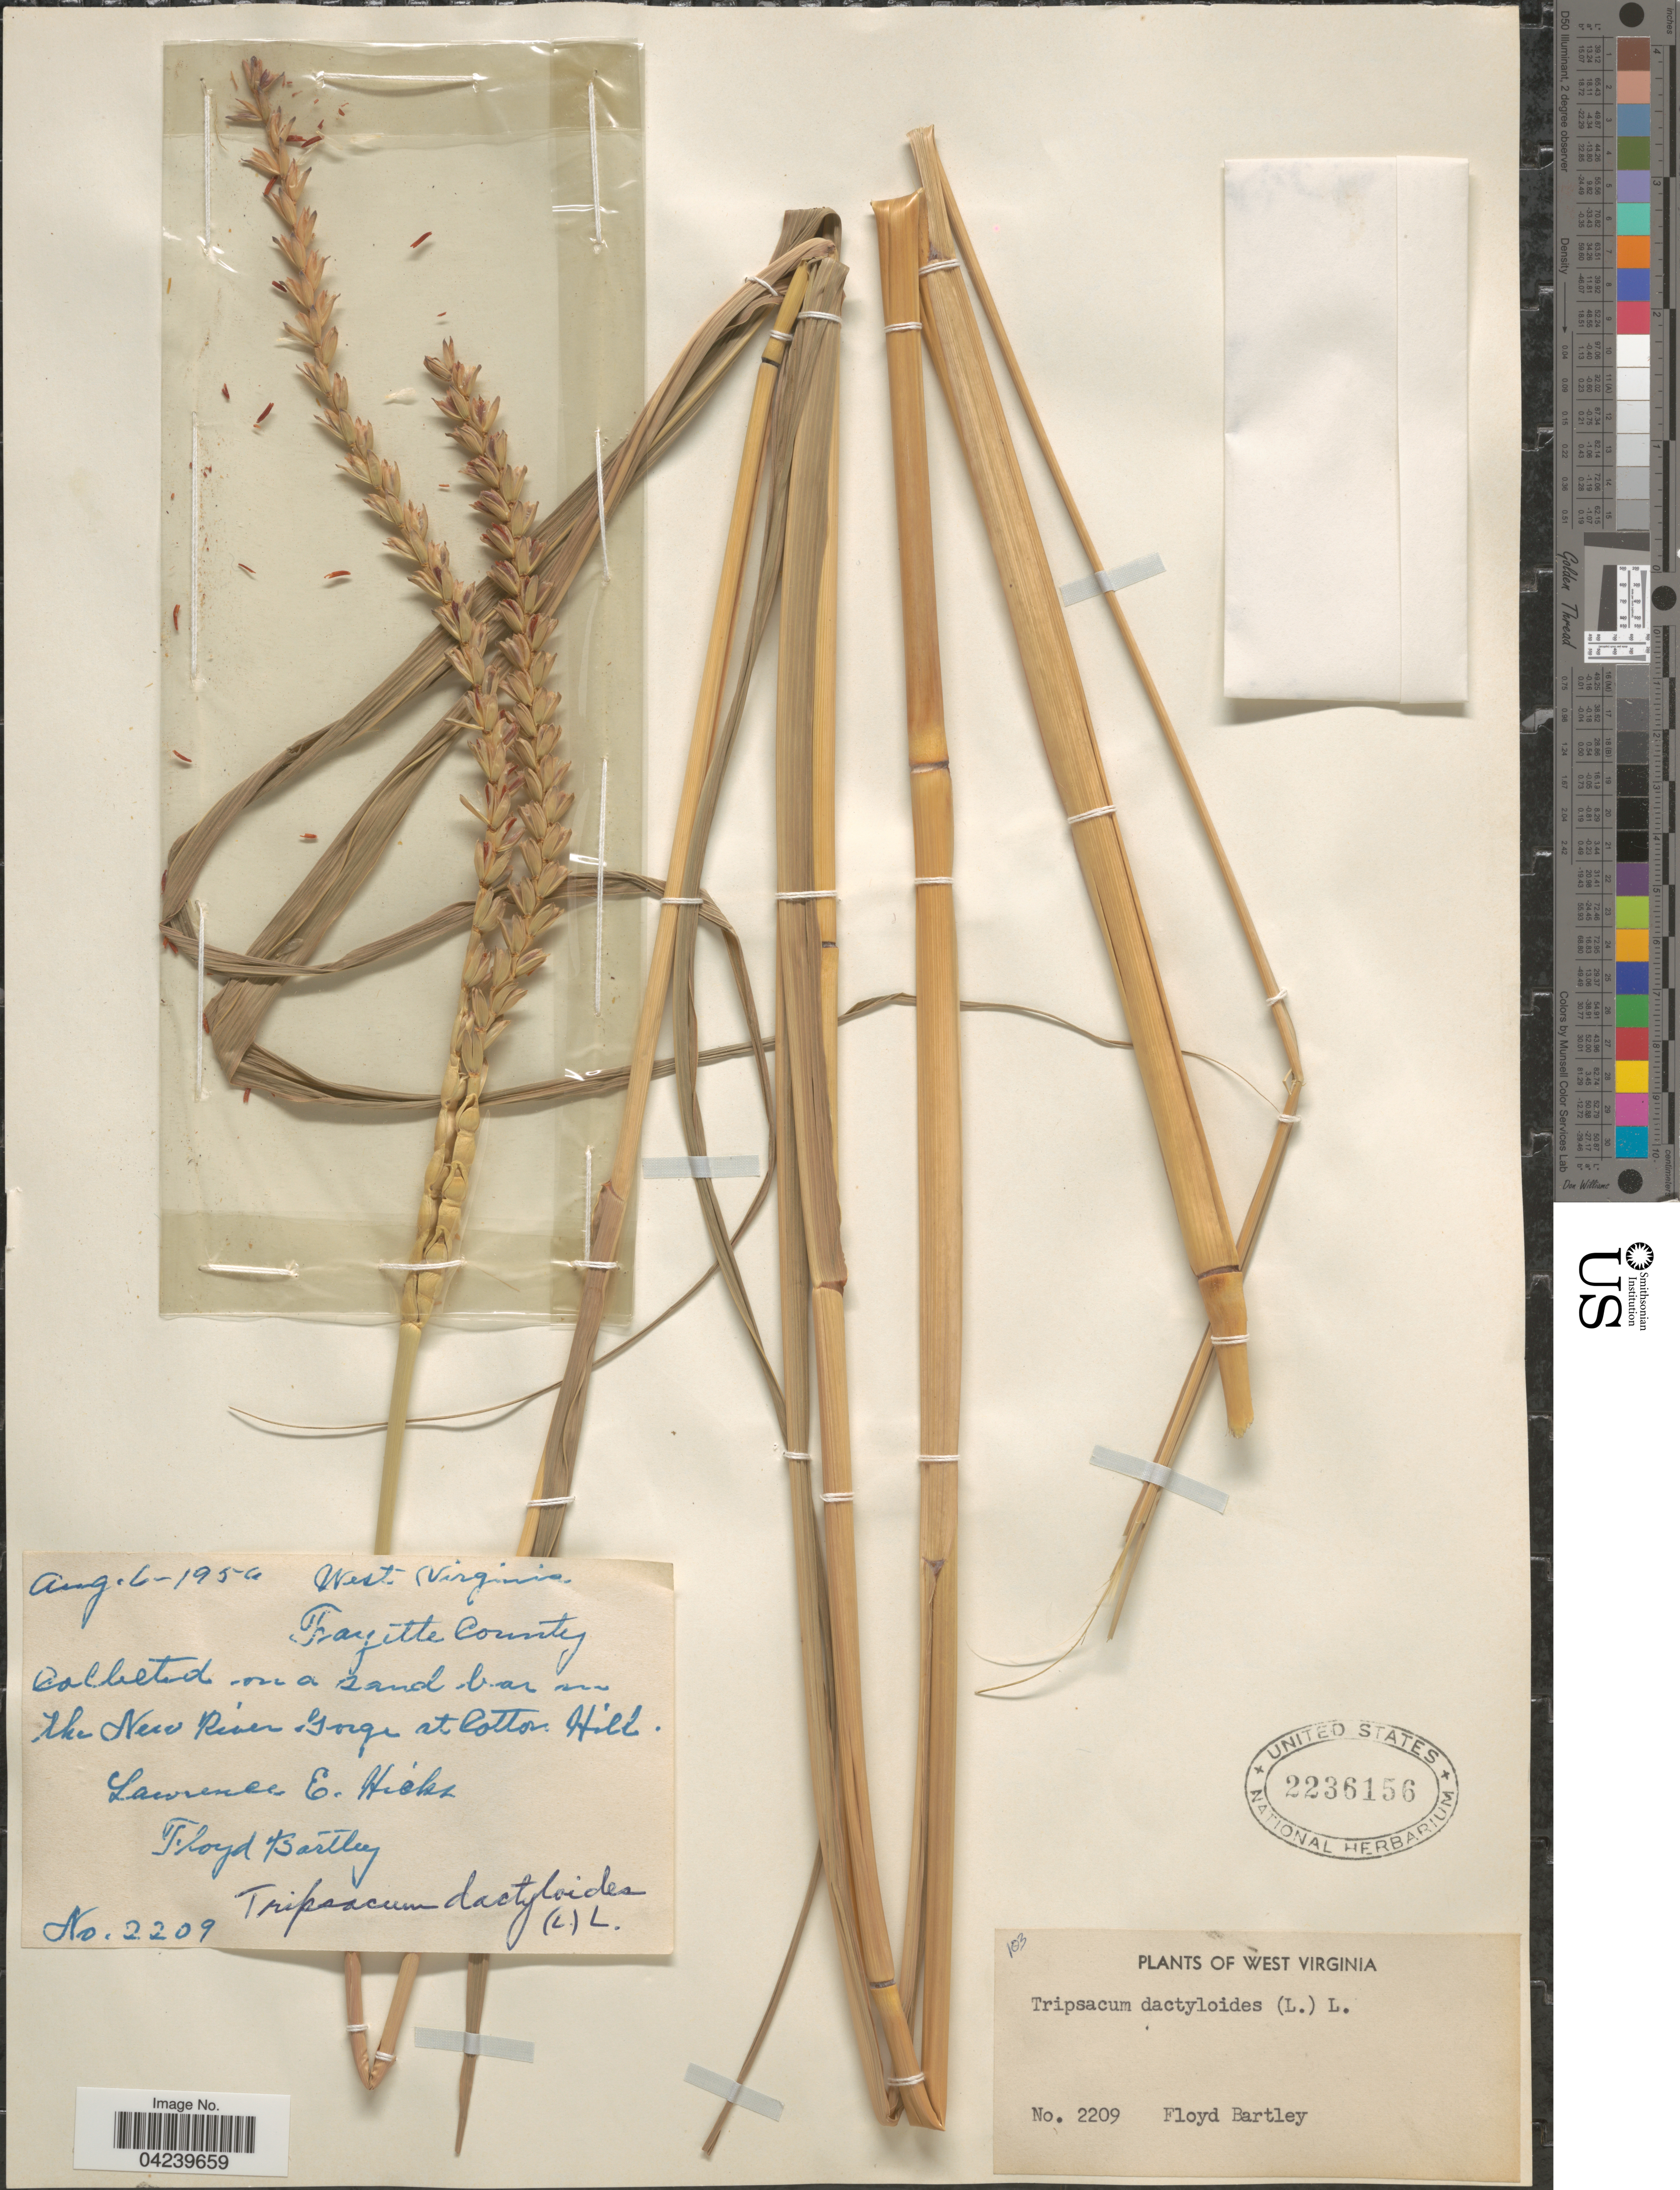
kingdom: Plantae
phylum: Tracheophyta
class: Liliopsida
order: Poales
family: Poaceae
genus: Tripsacum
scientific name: Tripsacum dactyloides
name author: (L.) L.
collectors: L. E. Hicks & F. Bartley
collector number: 2209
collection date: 1956-08-06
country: United States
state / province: West Virginia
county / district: Fayette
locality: Fayette County. On a sand bar in the New River Gorge at Cotton Hill.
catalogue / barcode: US 2236156